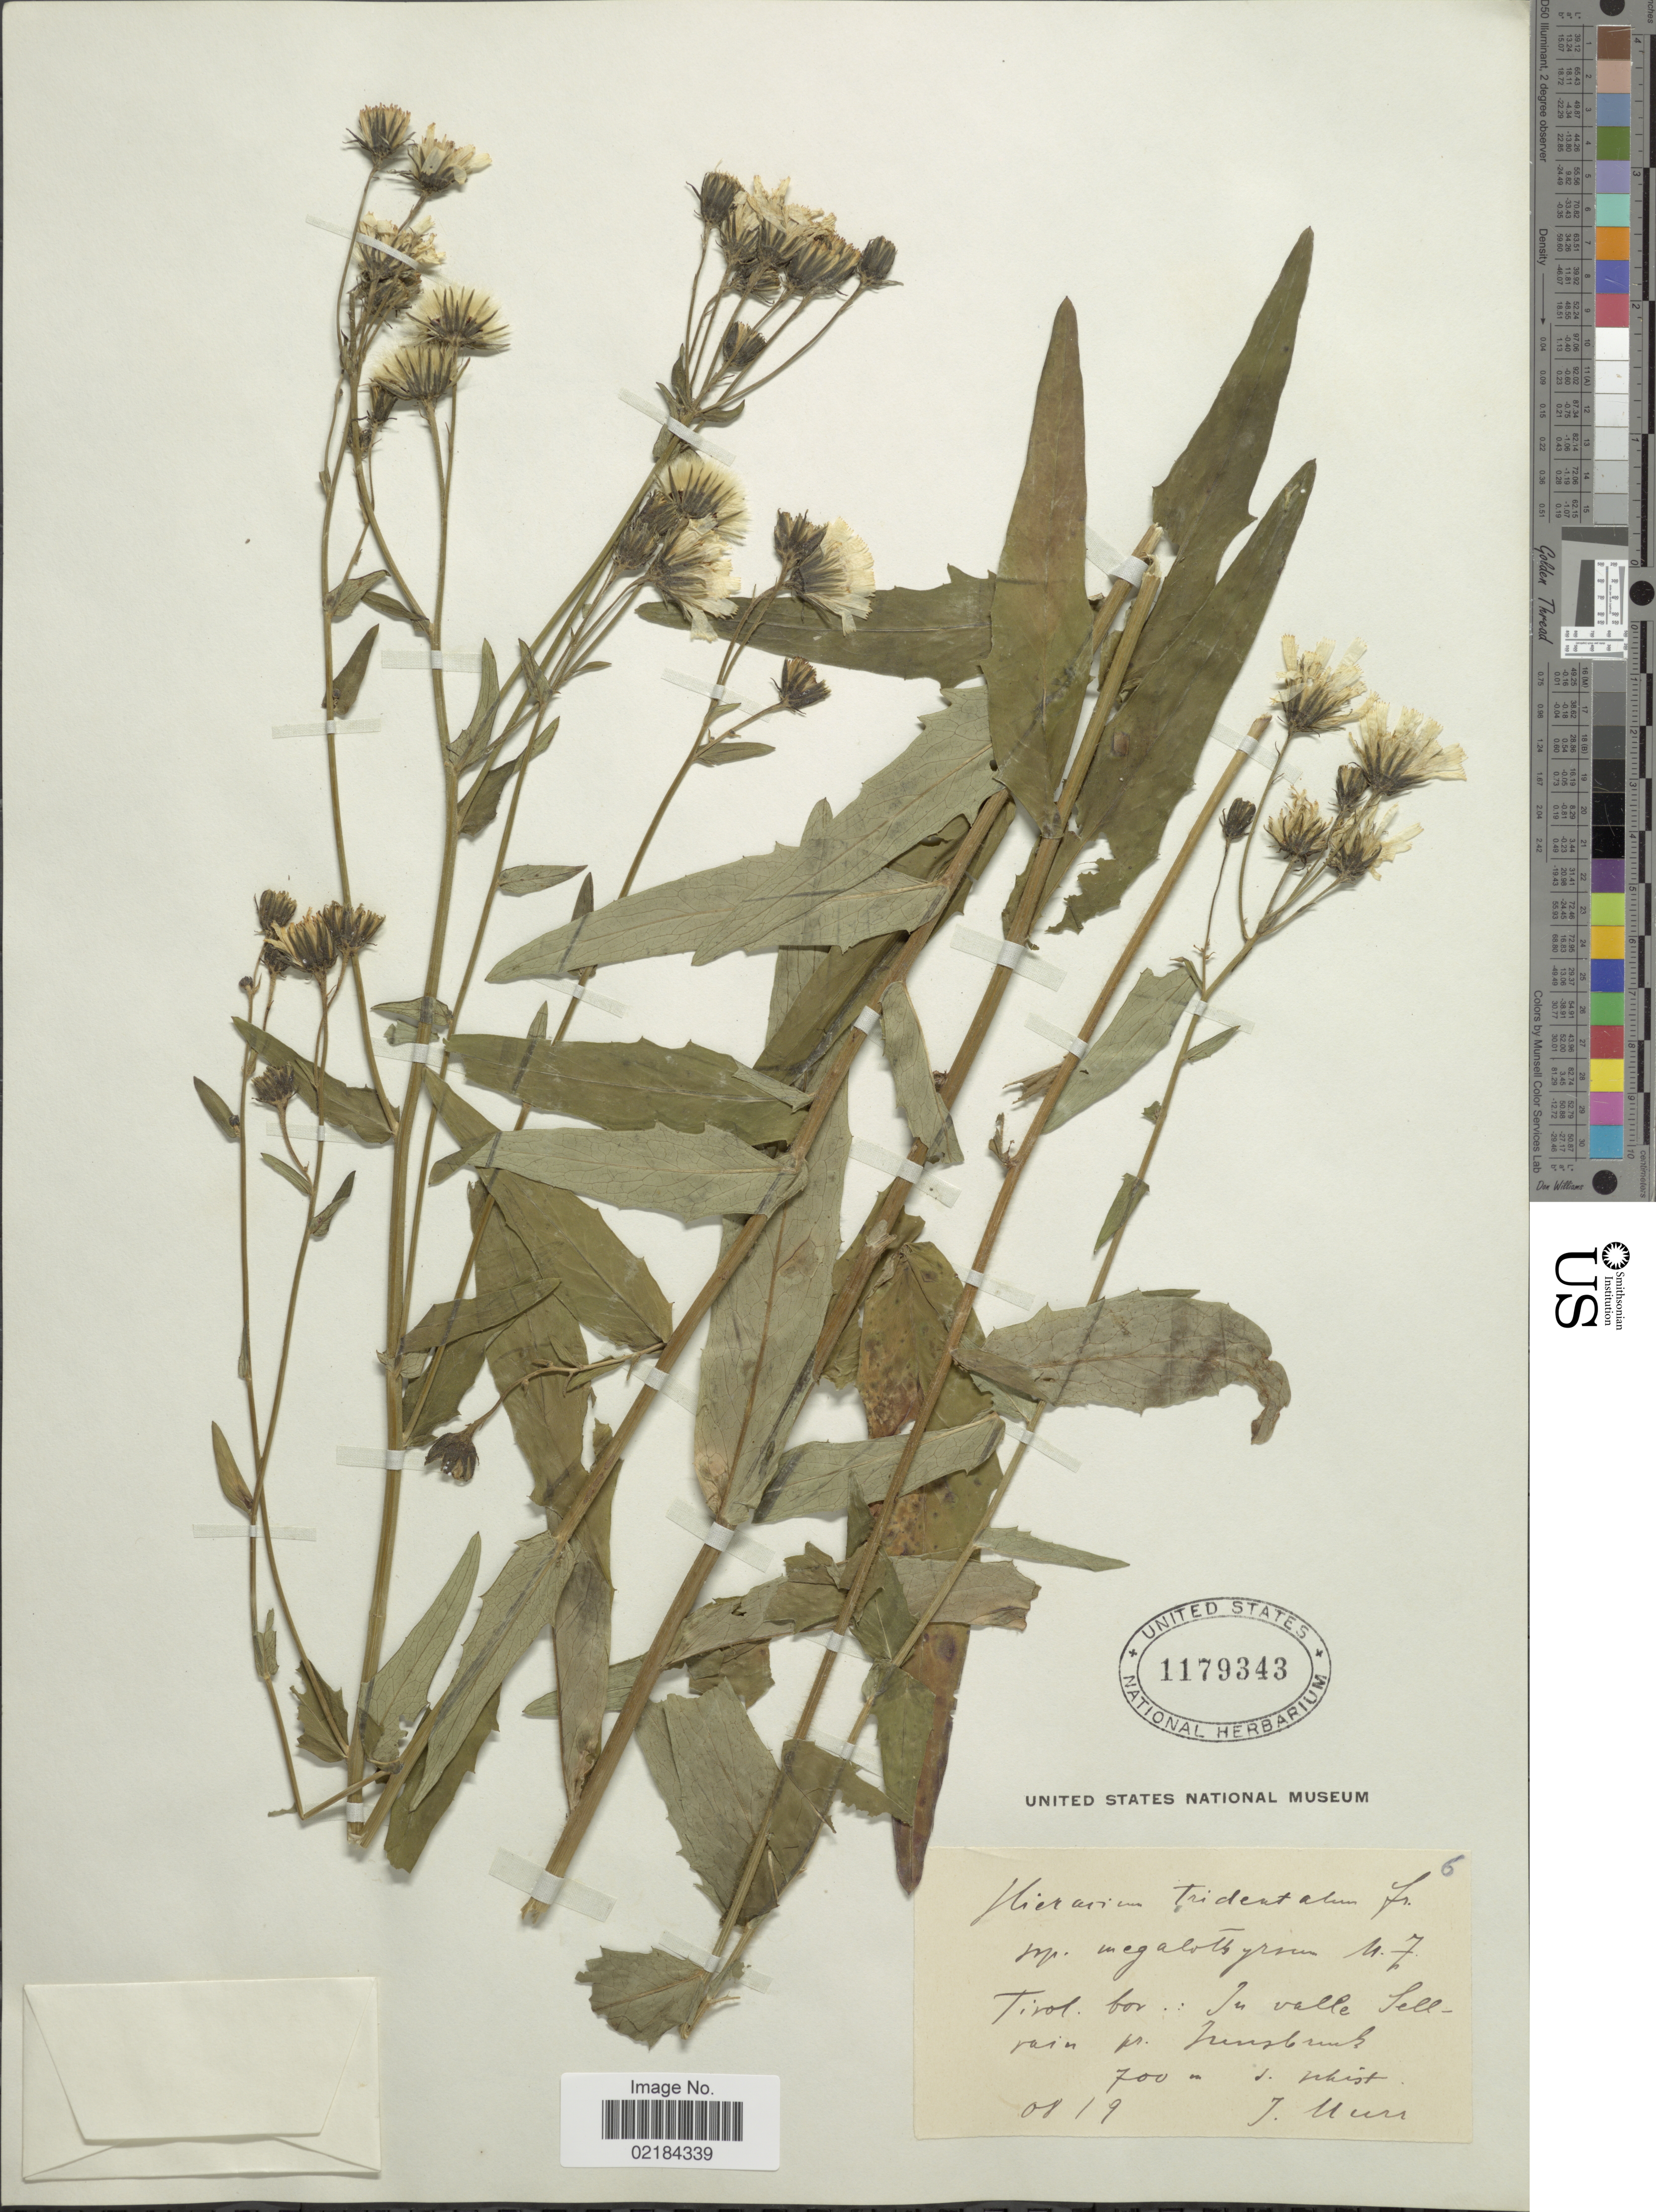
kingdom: Plantae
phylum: Tracheophyta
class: Magnoliopsida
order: Asterales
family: Asteraceae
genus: Hieracium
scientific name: Hieracium laevigatum subsp. tridentatum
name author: (Fr.) Čelak.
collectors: J. Murr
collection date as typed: Transcribed d/m/y: /8/19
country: Austria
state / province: Tirol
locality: Tirol bor: In valle Sellrain pr. Innsbruck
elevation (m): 700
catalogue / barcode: US 1179343